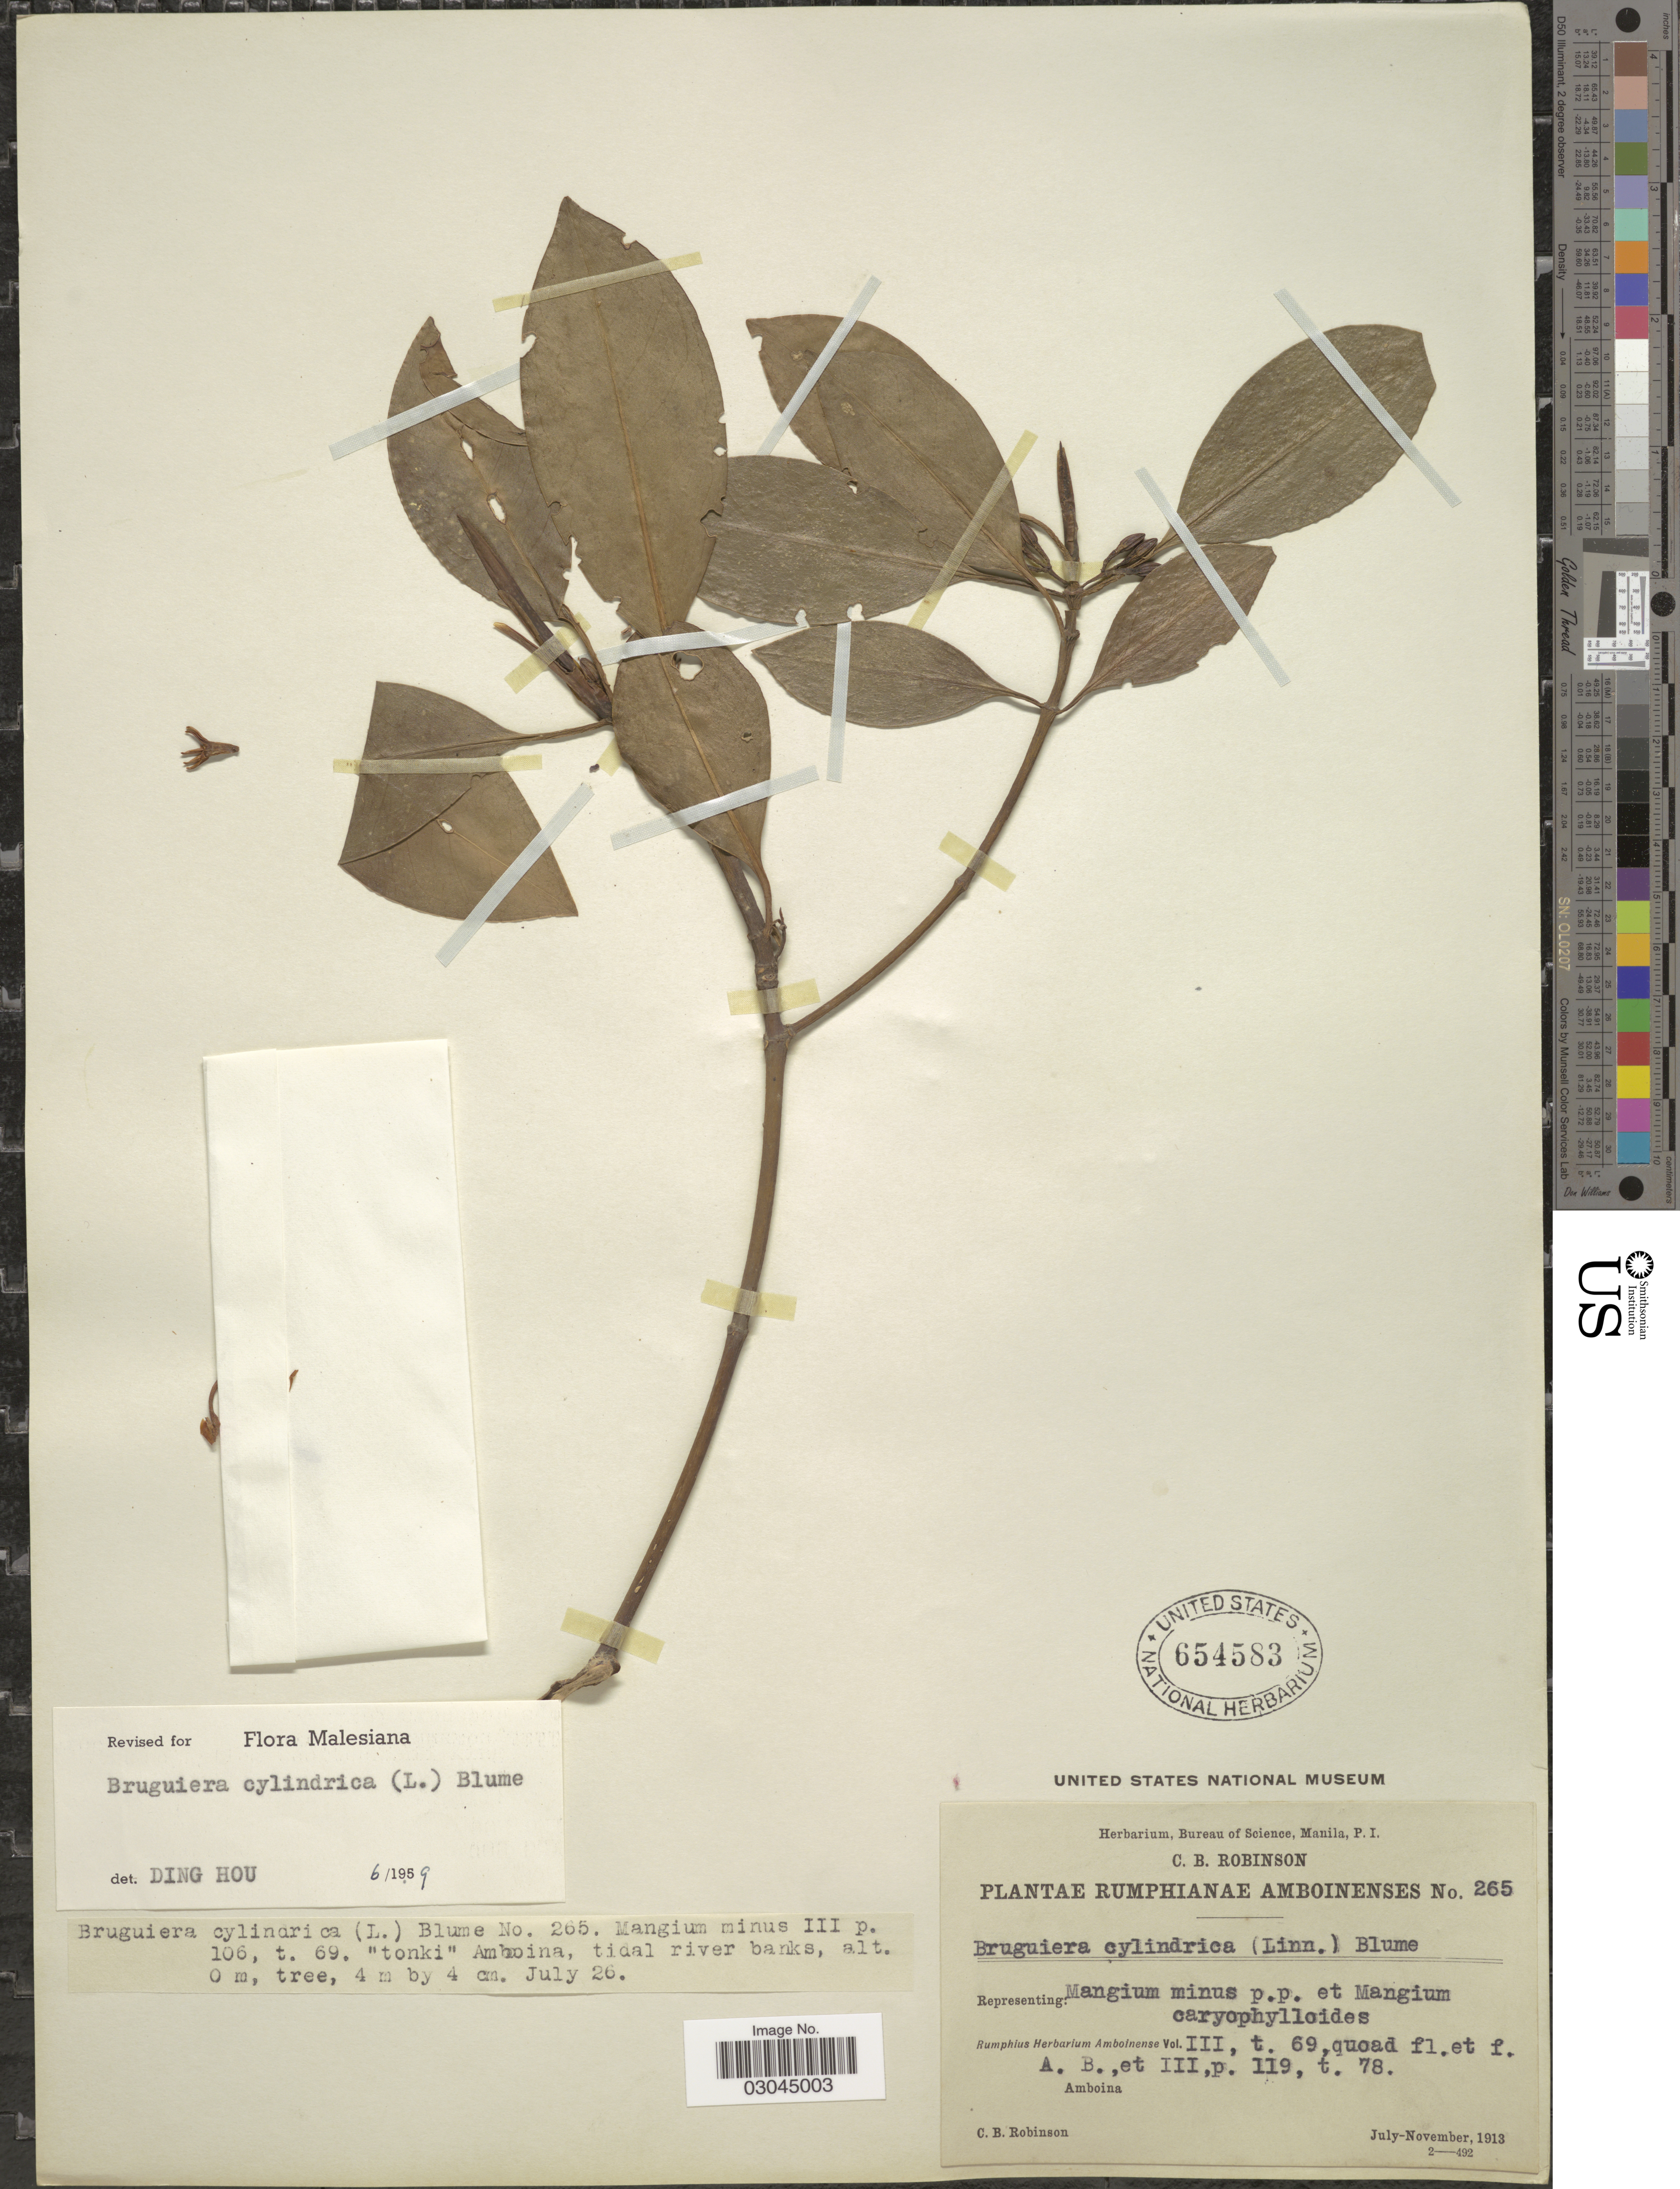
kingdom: Plantae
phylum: Tracheophyta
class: Magnoliopsida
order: Malpighiales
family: Rhizophoraceae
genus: Bruguiera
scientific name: Bruguiera cylindrica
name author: (L.) Blume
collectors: C. Robinson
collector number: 265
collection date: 1913-07/1913-11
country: Indonesia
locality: Amboina, tidal river banks.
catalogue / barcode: US 654583